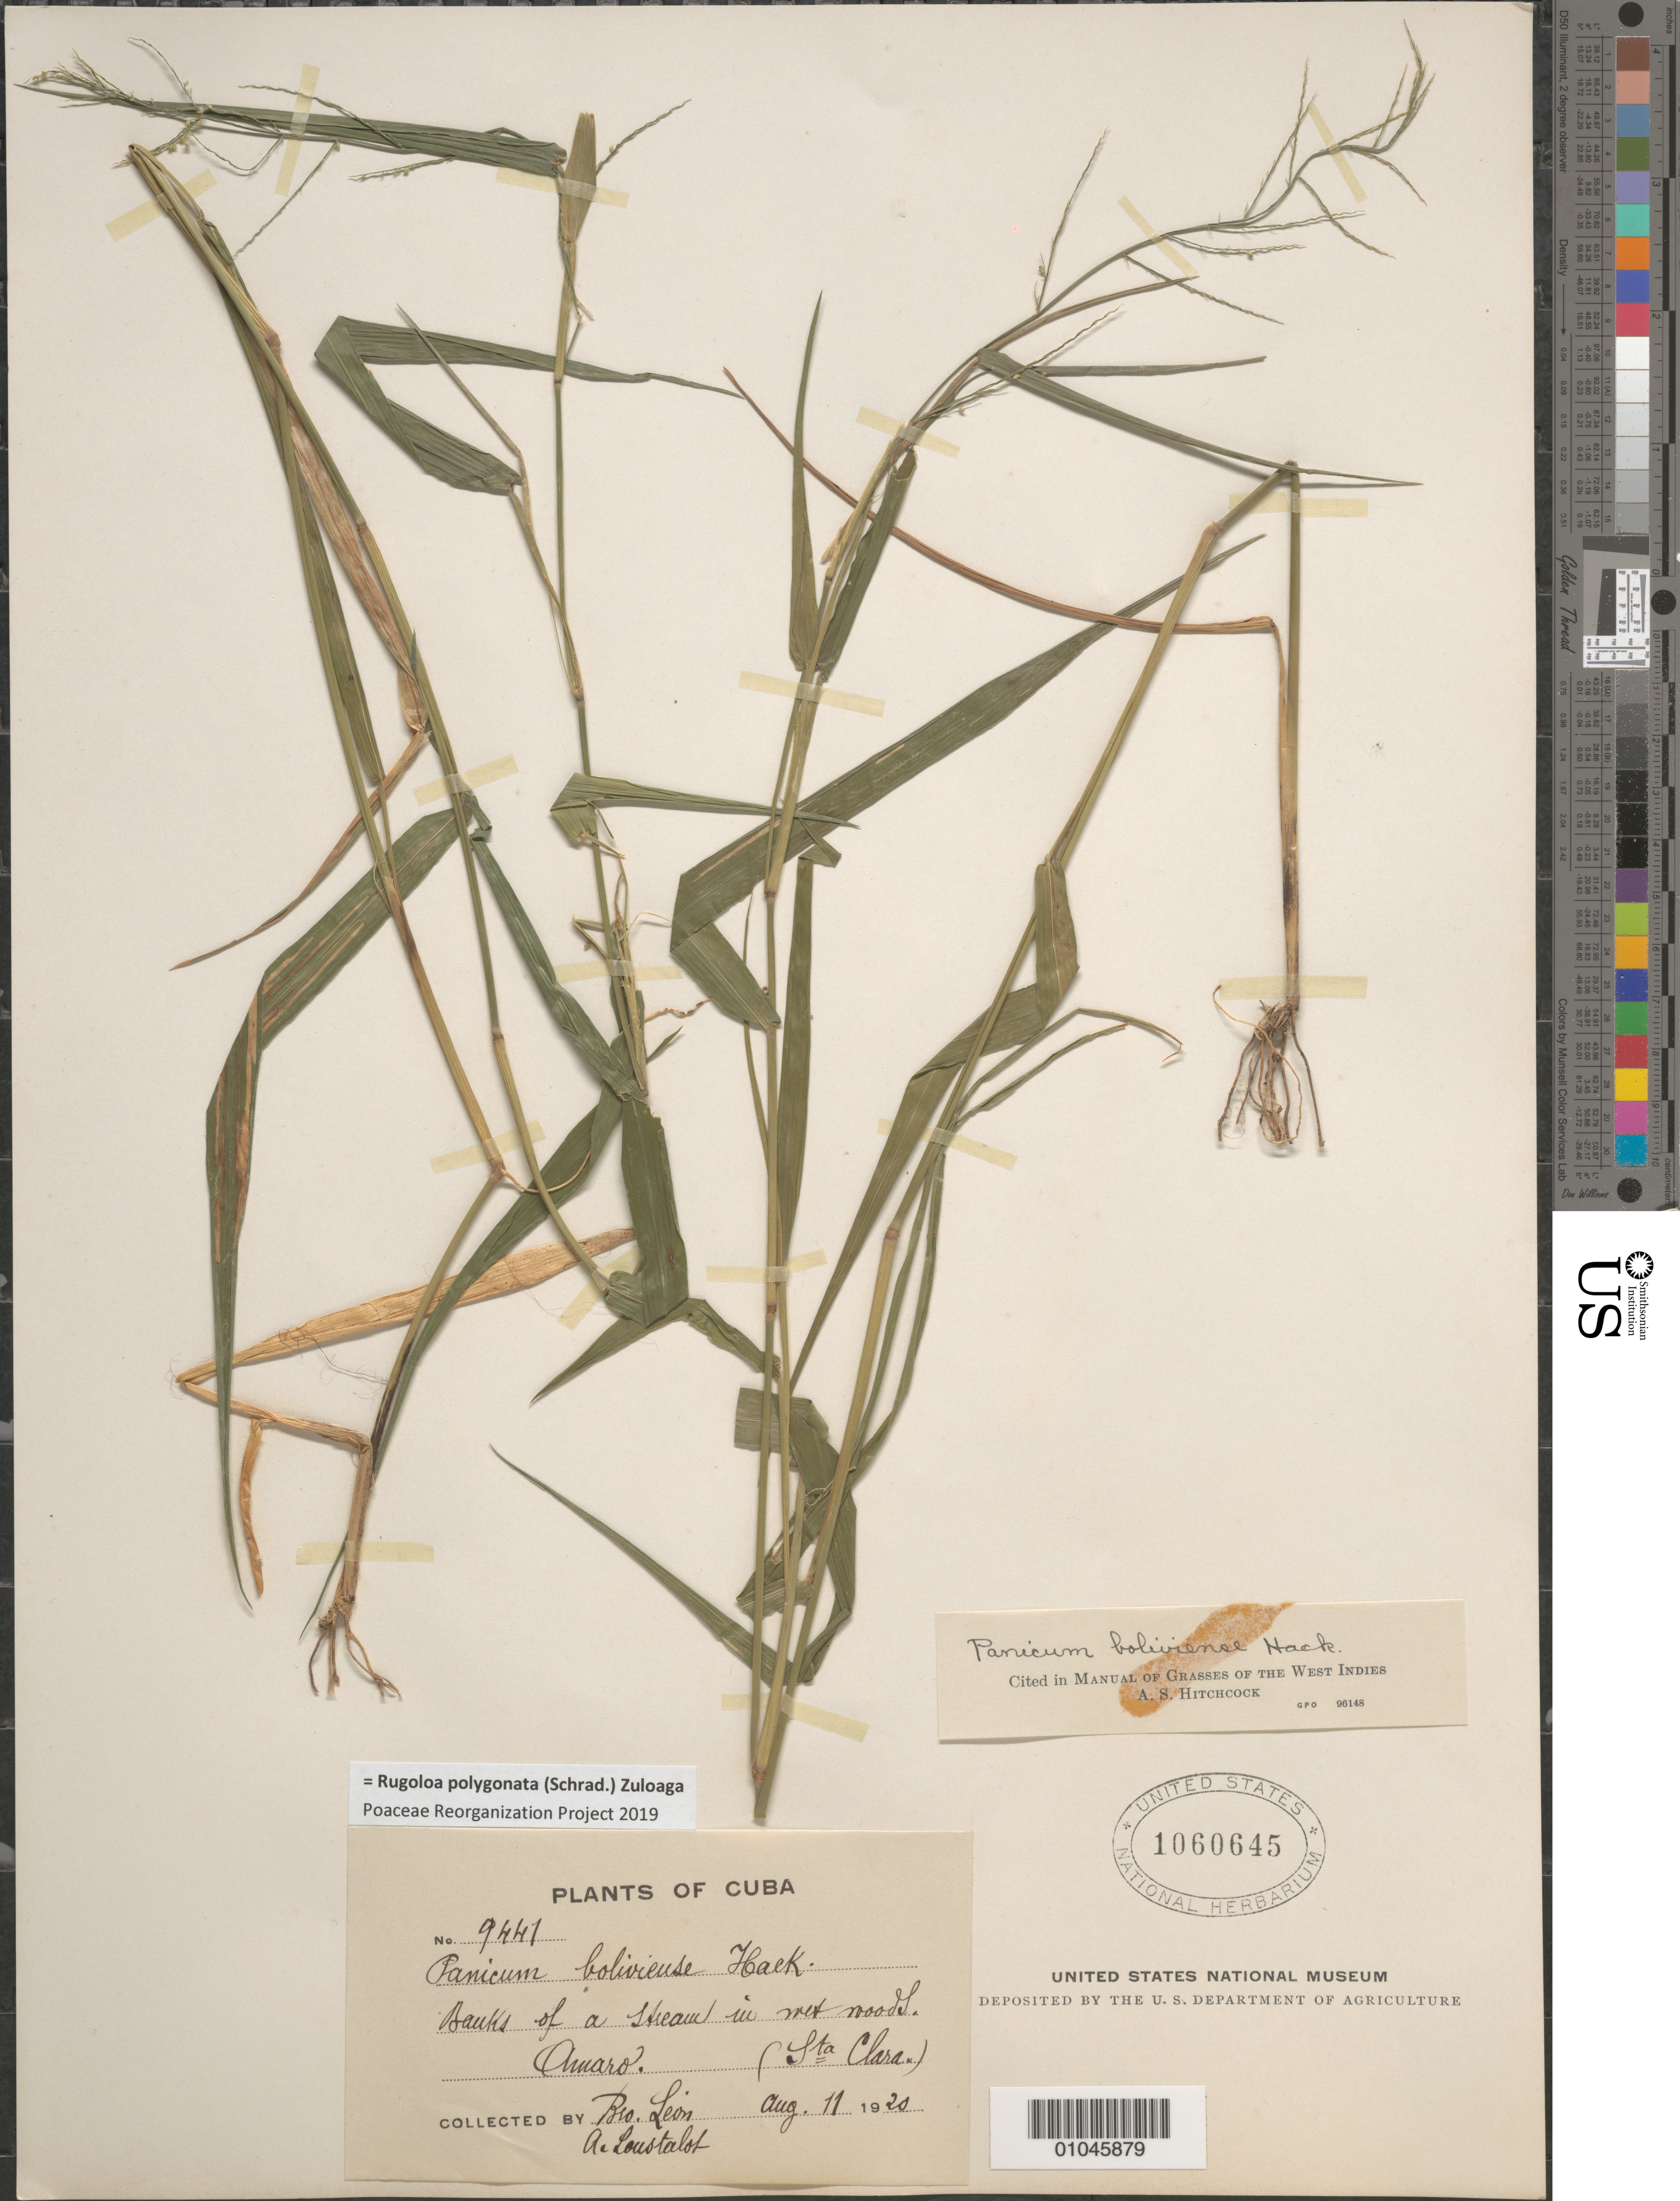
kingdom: Plantae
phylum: Tracheophyta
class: Liliopsida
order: Poales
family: Poaceae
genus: Panicum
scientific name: Panicum boliviense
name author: Hack.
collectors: Bro. León & A. Loustalot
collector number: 9441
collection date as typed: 11 Aug 1920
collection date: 1920-08-11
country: Cuba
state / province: Villa Clara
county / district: Santa Clara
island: Cuba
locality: Banks in wet woods Quaro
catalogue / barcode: US 1060645